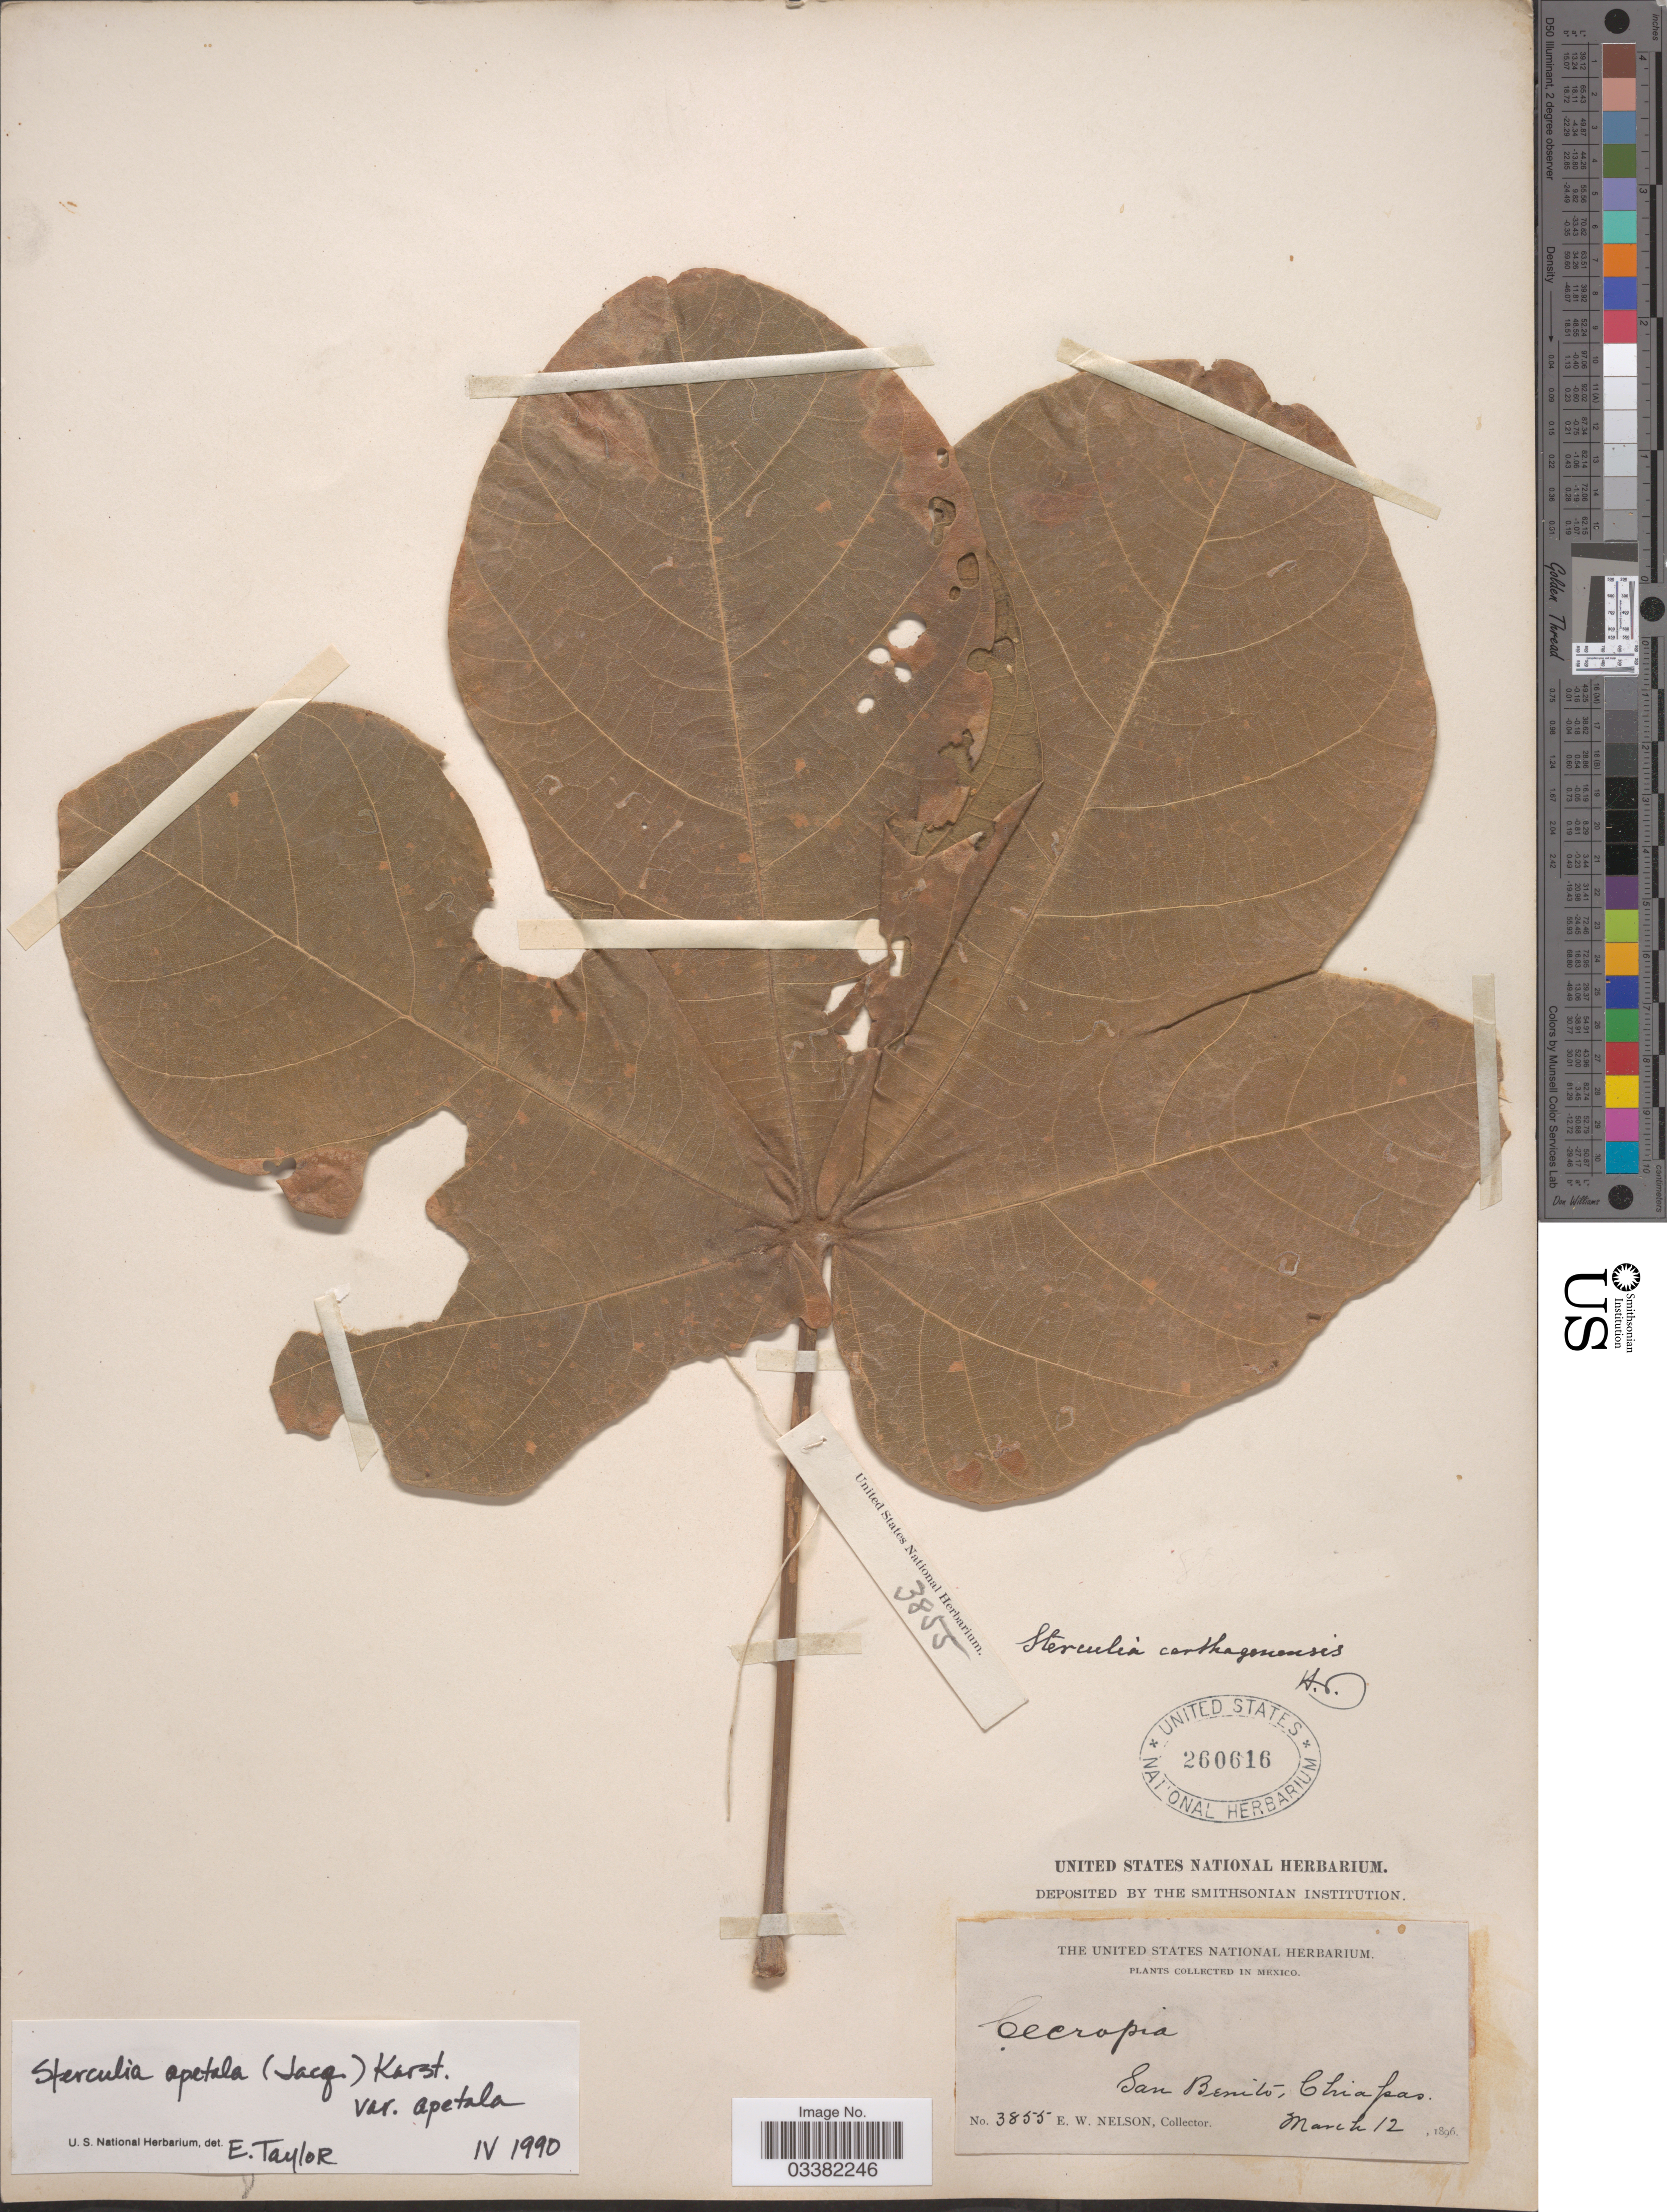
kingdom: Plantae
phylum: Tracheophyta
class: Magnoliopsida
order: Malvales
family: Malvaceae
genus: Sterculia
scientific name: Sterculia apetala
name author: (Jacq.) H. Karst.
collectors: E. W. Nelson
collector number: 3855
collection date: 1896-03-12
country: Mexico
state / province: Chiapas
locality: San Benito.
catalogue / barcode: US 260616